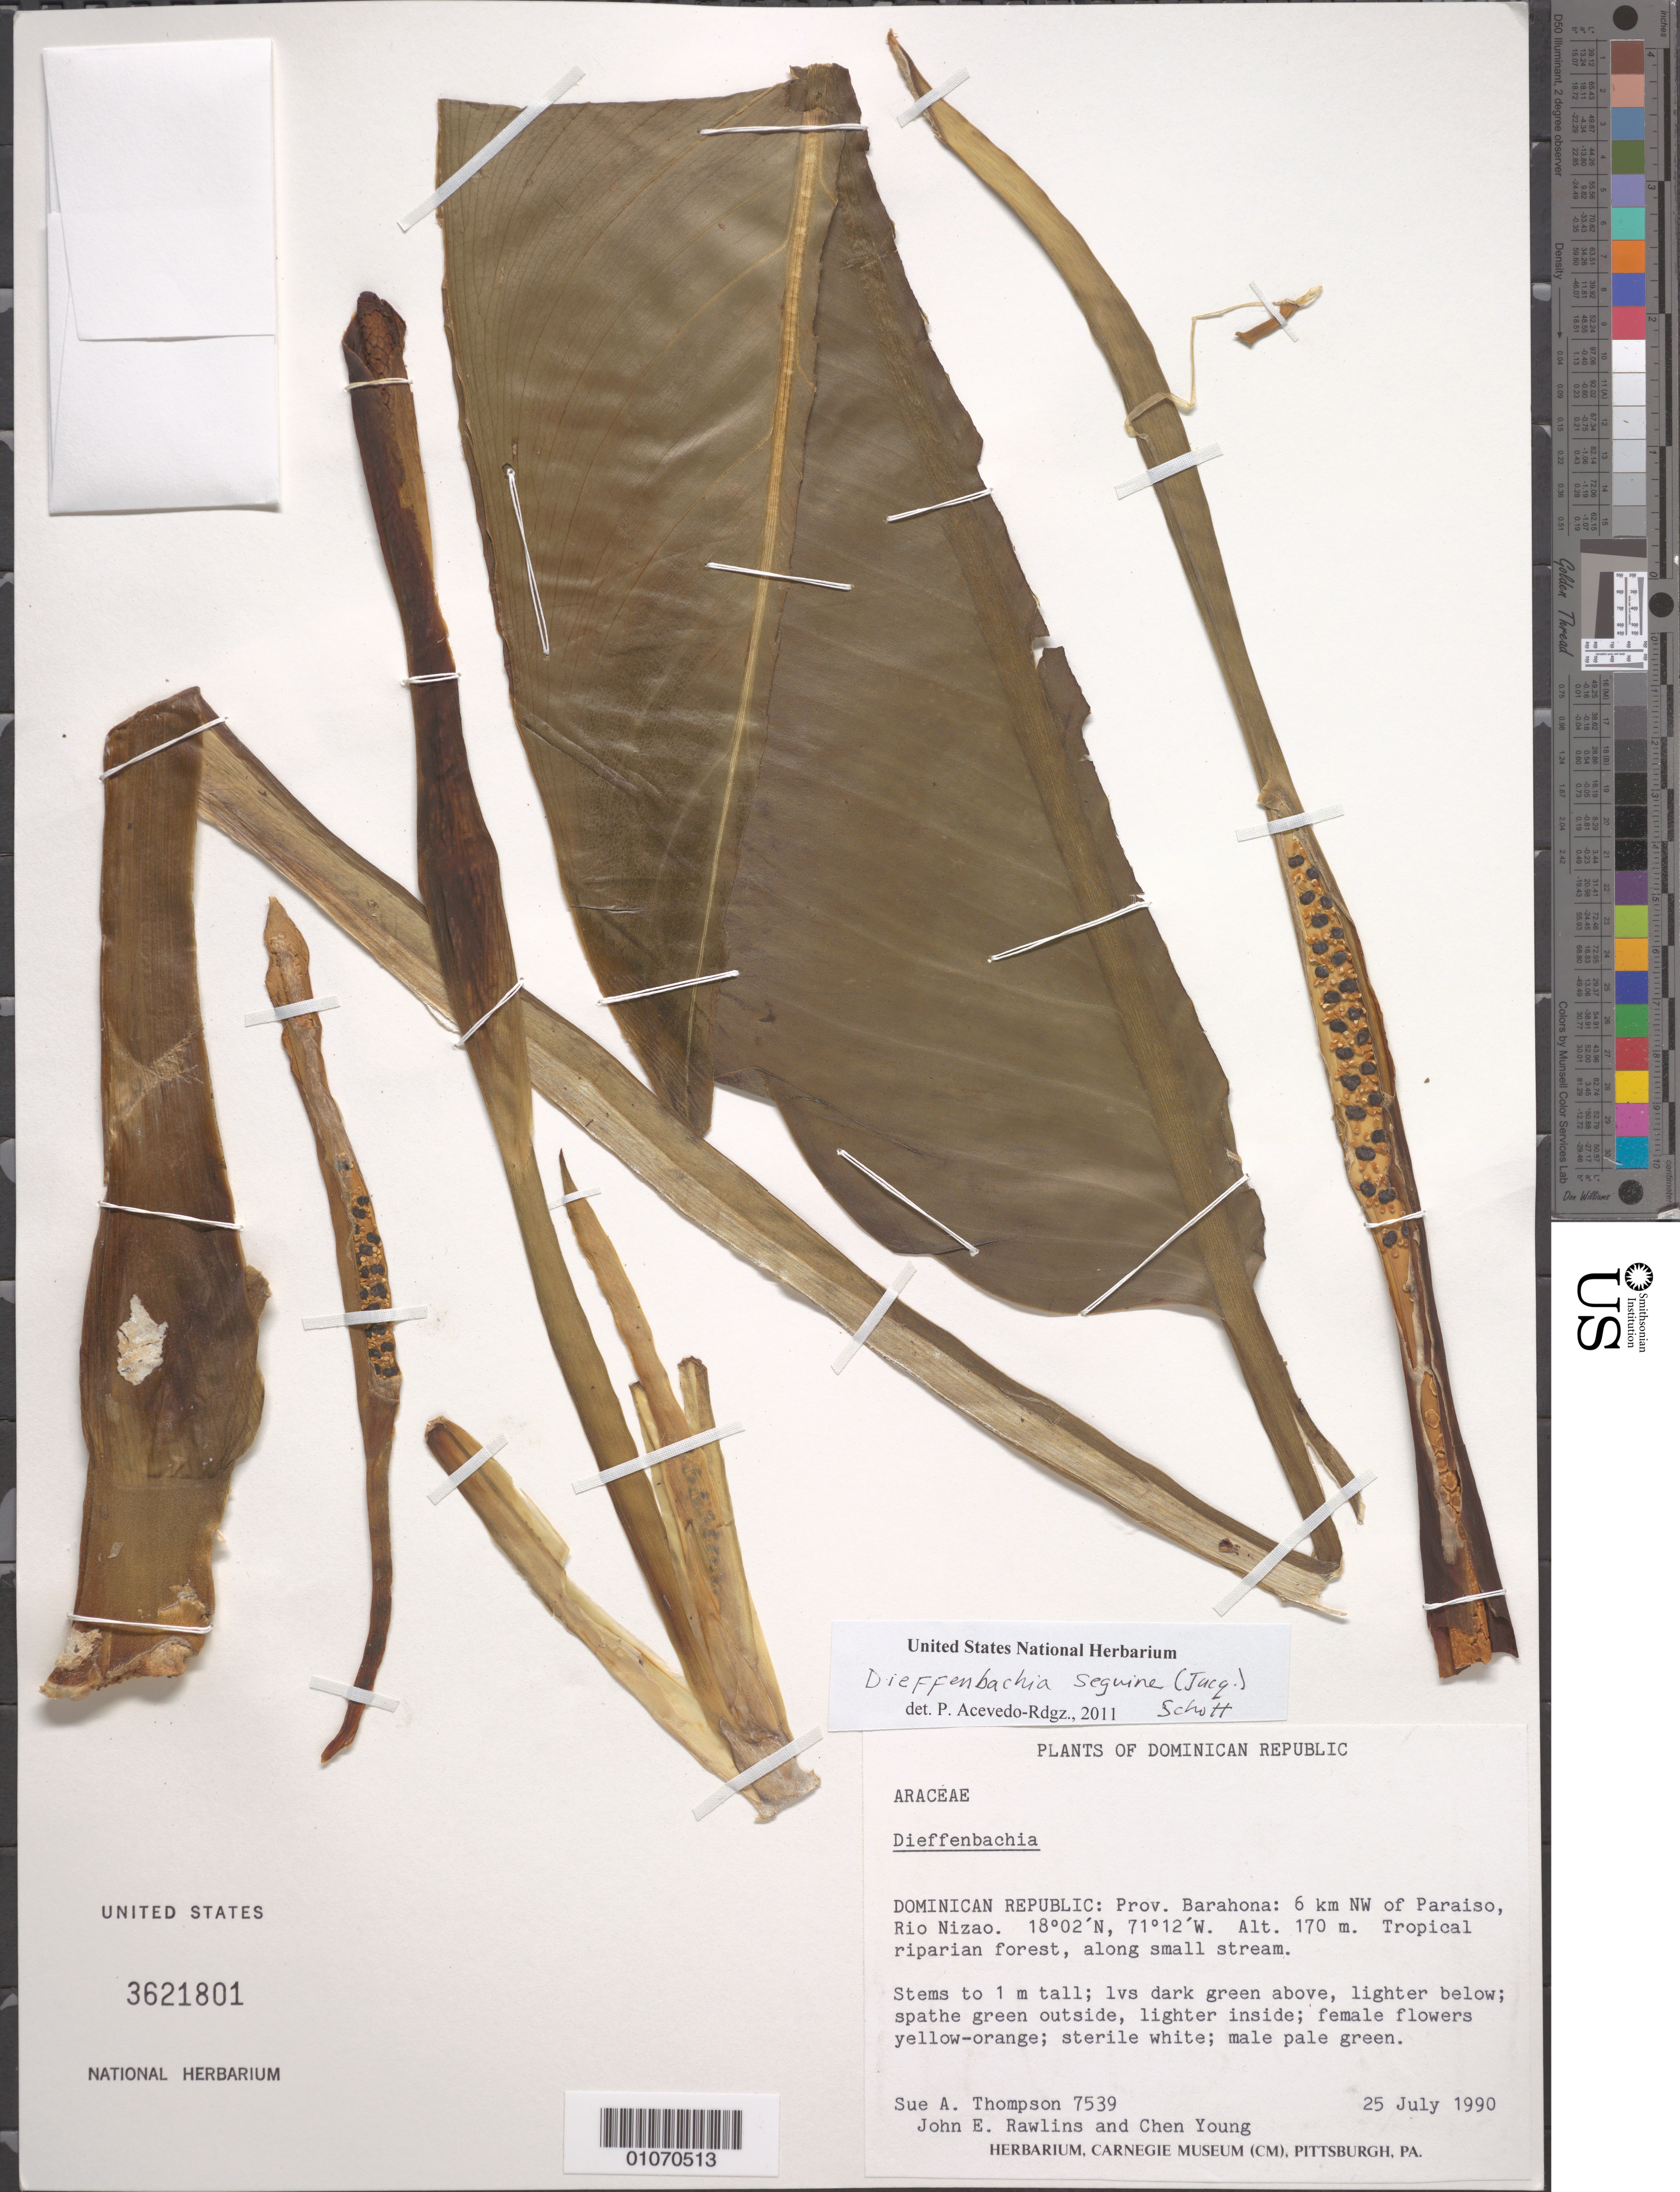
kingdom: Plantae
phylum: Tracheophyta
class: Liliopsida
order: Alismatales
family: Araceae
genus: Dieffenbachia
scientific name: Dieffenbachia seguine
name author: (Jacq.) Schott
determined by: Acevedo-Rodríguez, P., (BOT), Smithsonian Institution - National Museum of Natural History (UNITED STATES)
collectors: S. A. Thompson, J. Rawlins & C. Young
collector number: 7539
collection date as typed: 25 Jul 1990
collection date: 1990-07-25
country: Dominican Republic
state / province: Barahona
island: Hispaniola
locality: Paraiso, 6 km NW of; Rio Nizao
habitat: Tropical riparian forest, along small stream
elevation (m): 170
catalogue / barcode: US 3621801